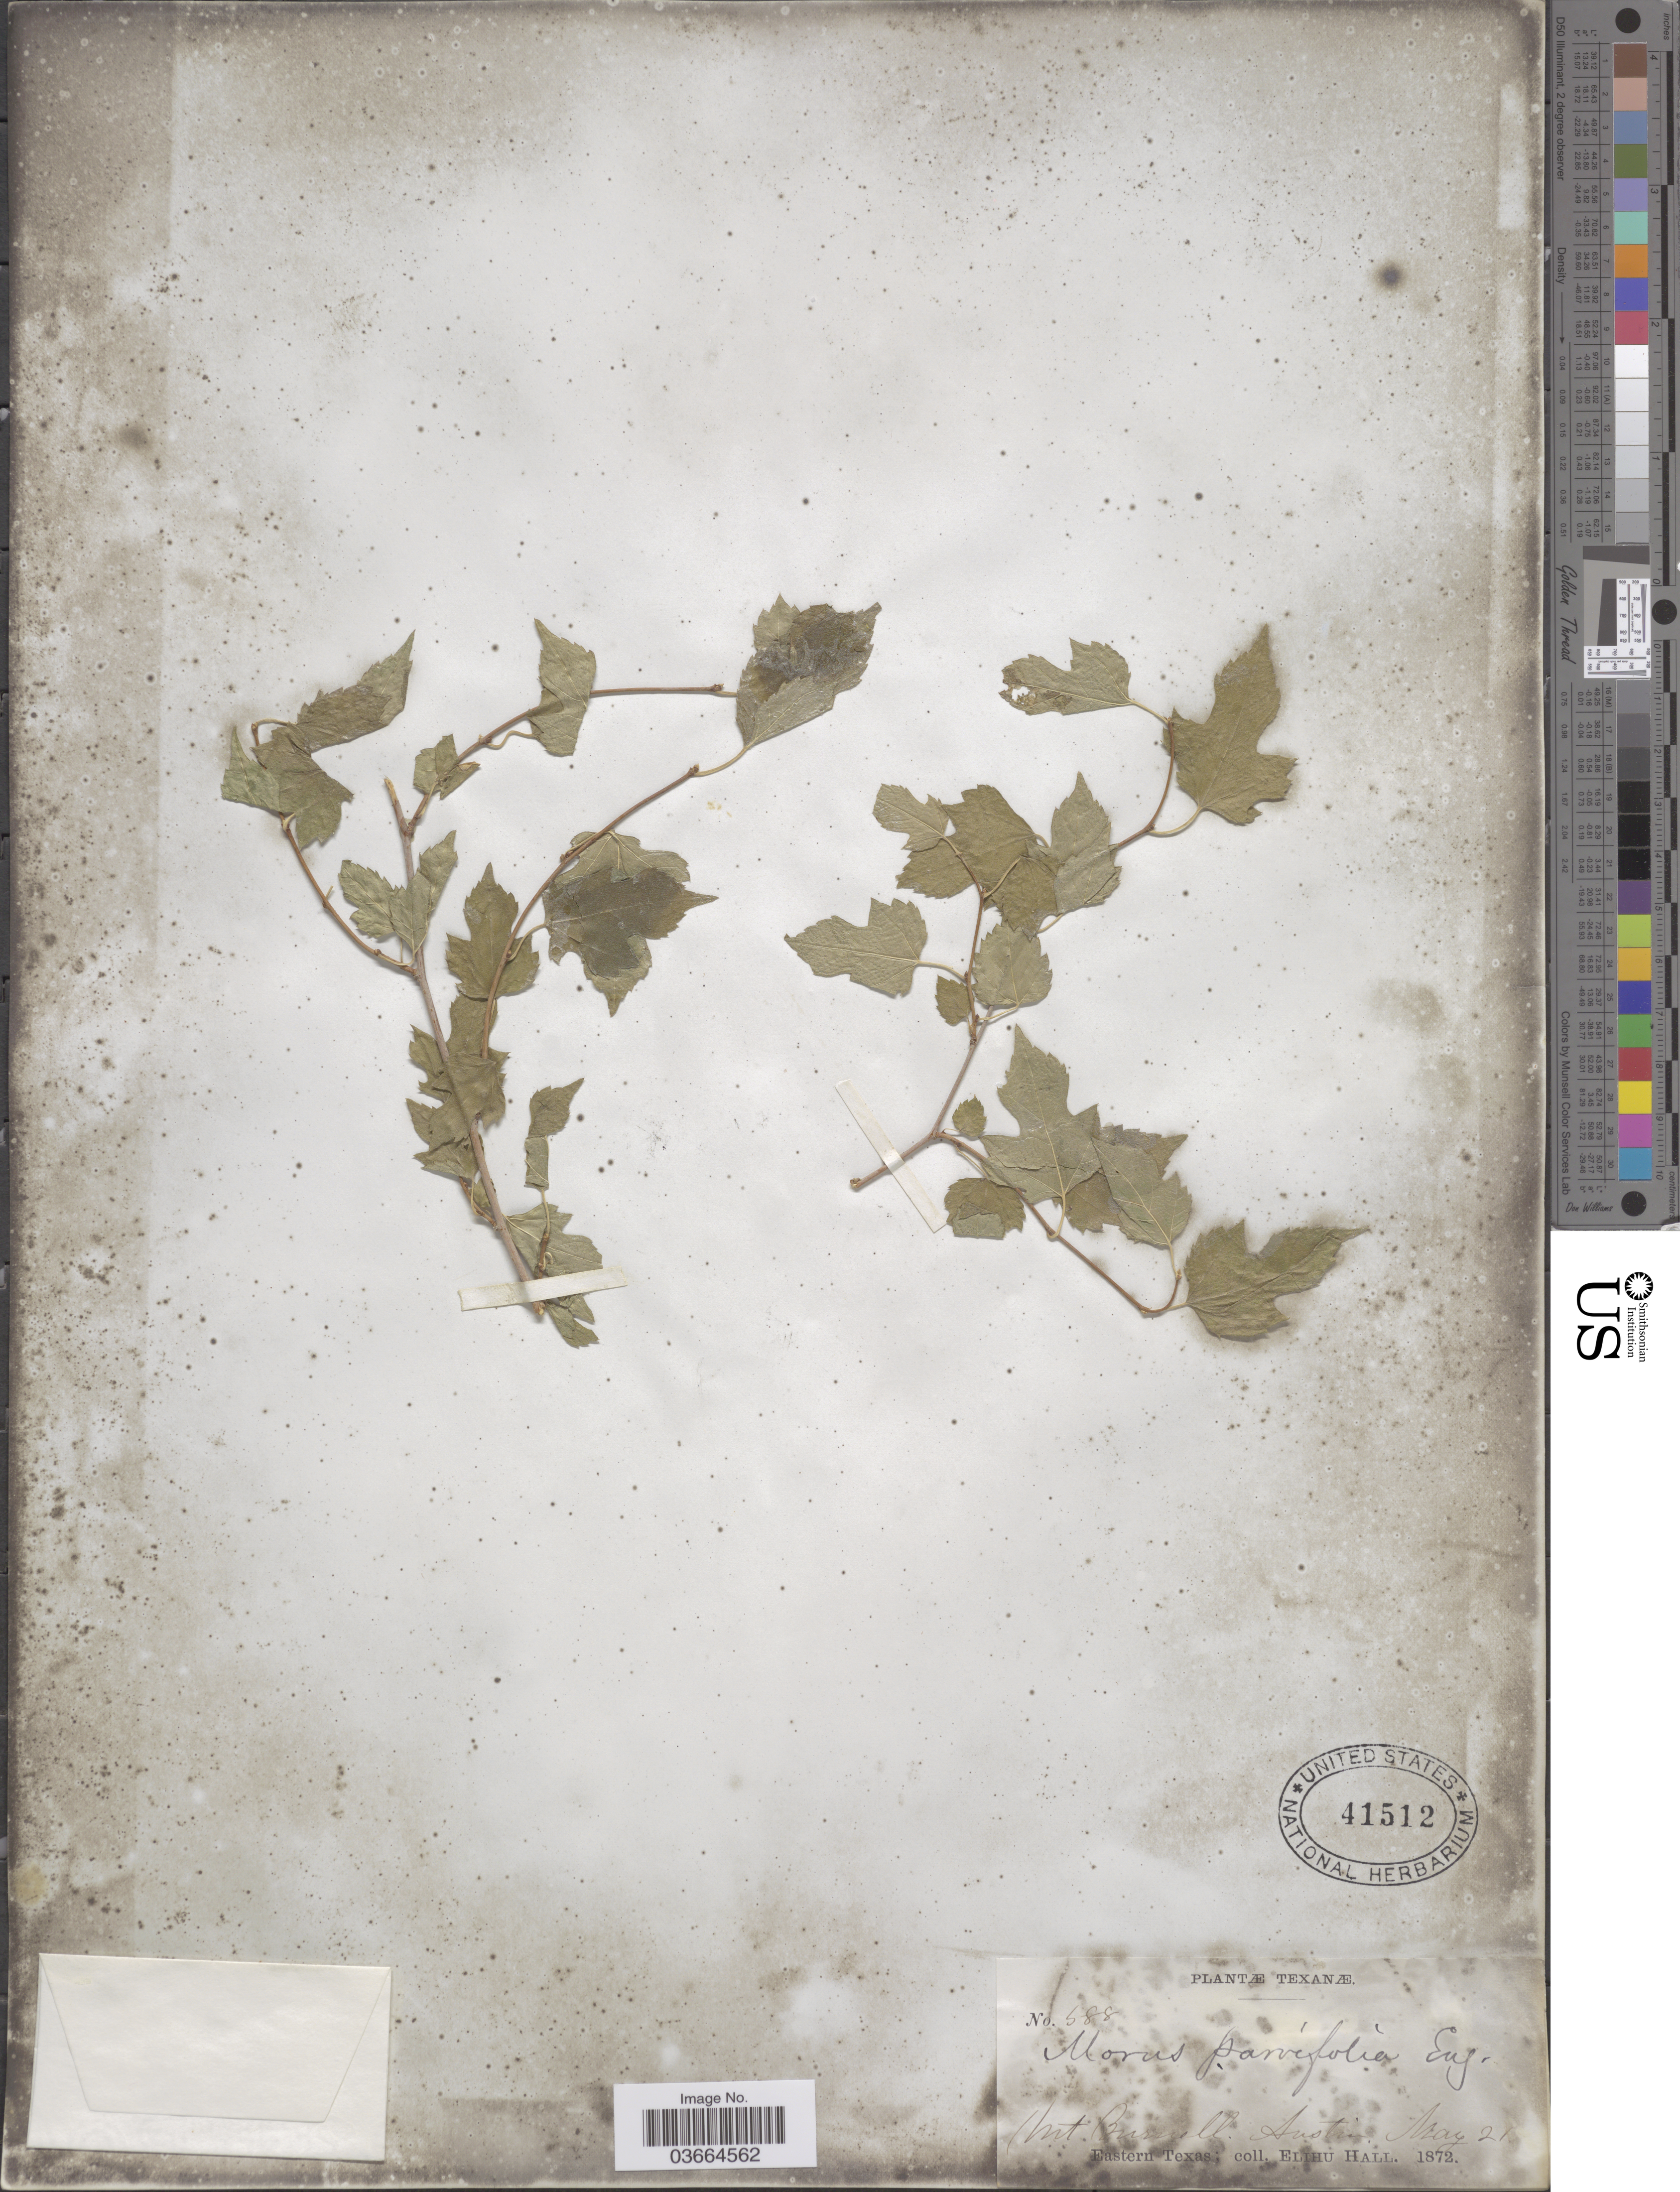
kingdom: Plantae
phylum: Tracheophyta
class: Magnoliopsida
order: Rosales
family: Moraceae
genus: Morus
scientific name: Morus microphylla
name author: Buckley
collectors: E. Hall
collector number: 588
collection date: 1872-05-21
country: United States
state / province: Texas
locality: Eastern Texas. Mt. Burnell. Austin.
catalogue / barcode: US 41512